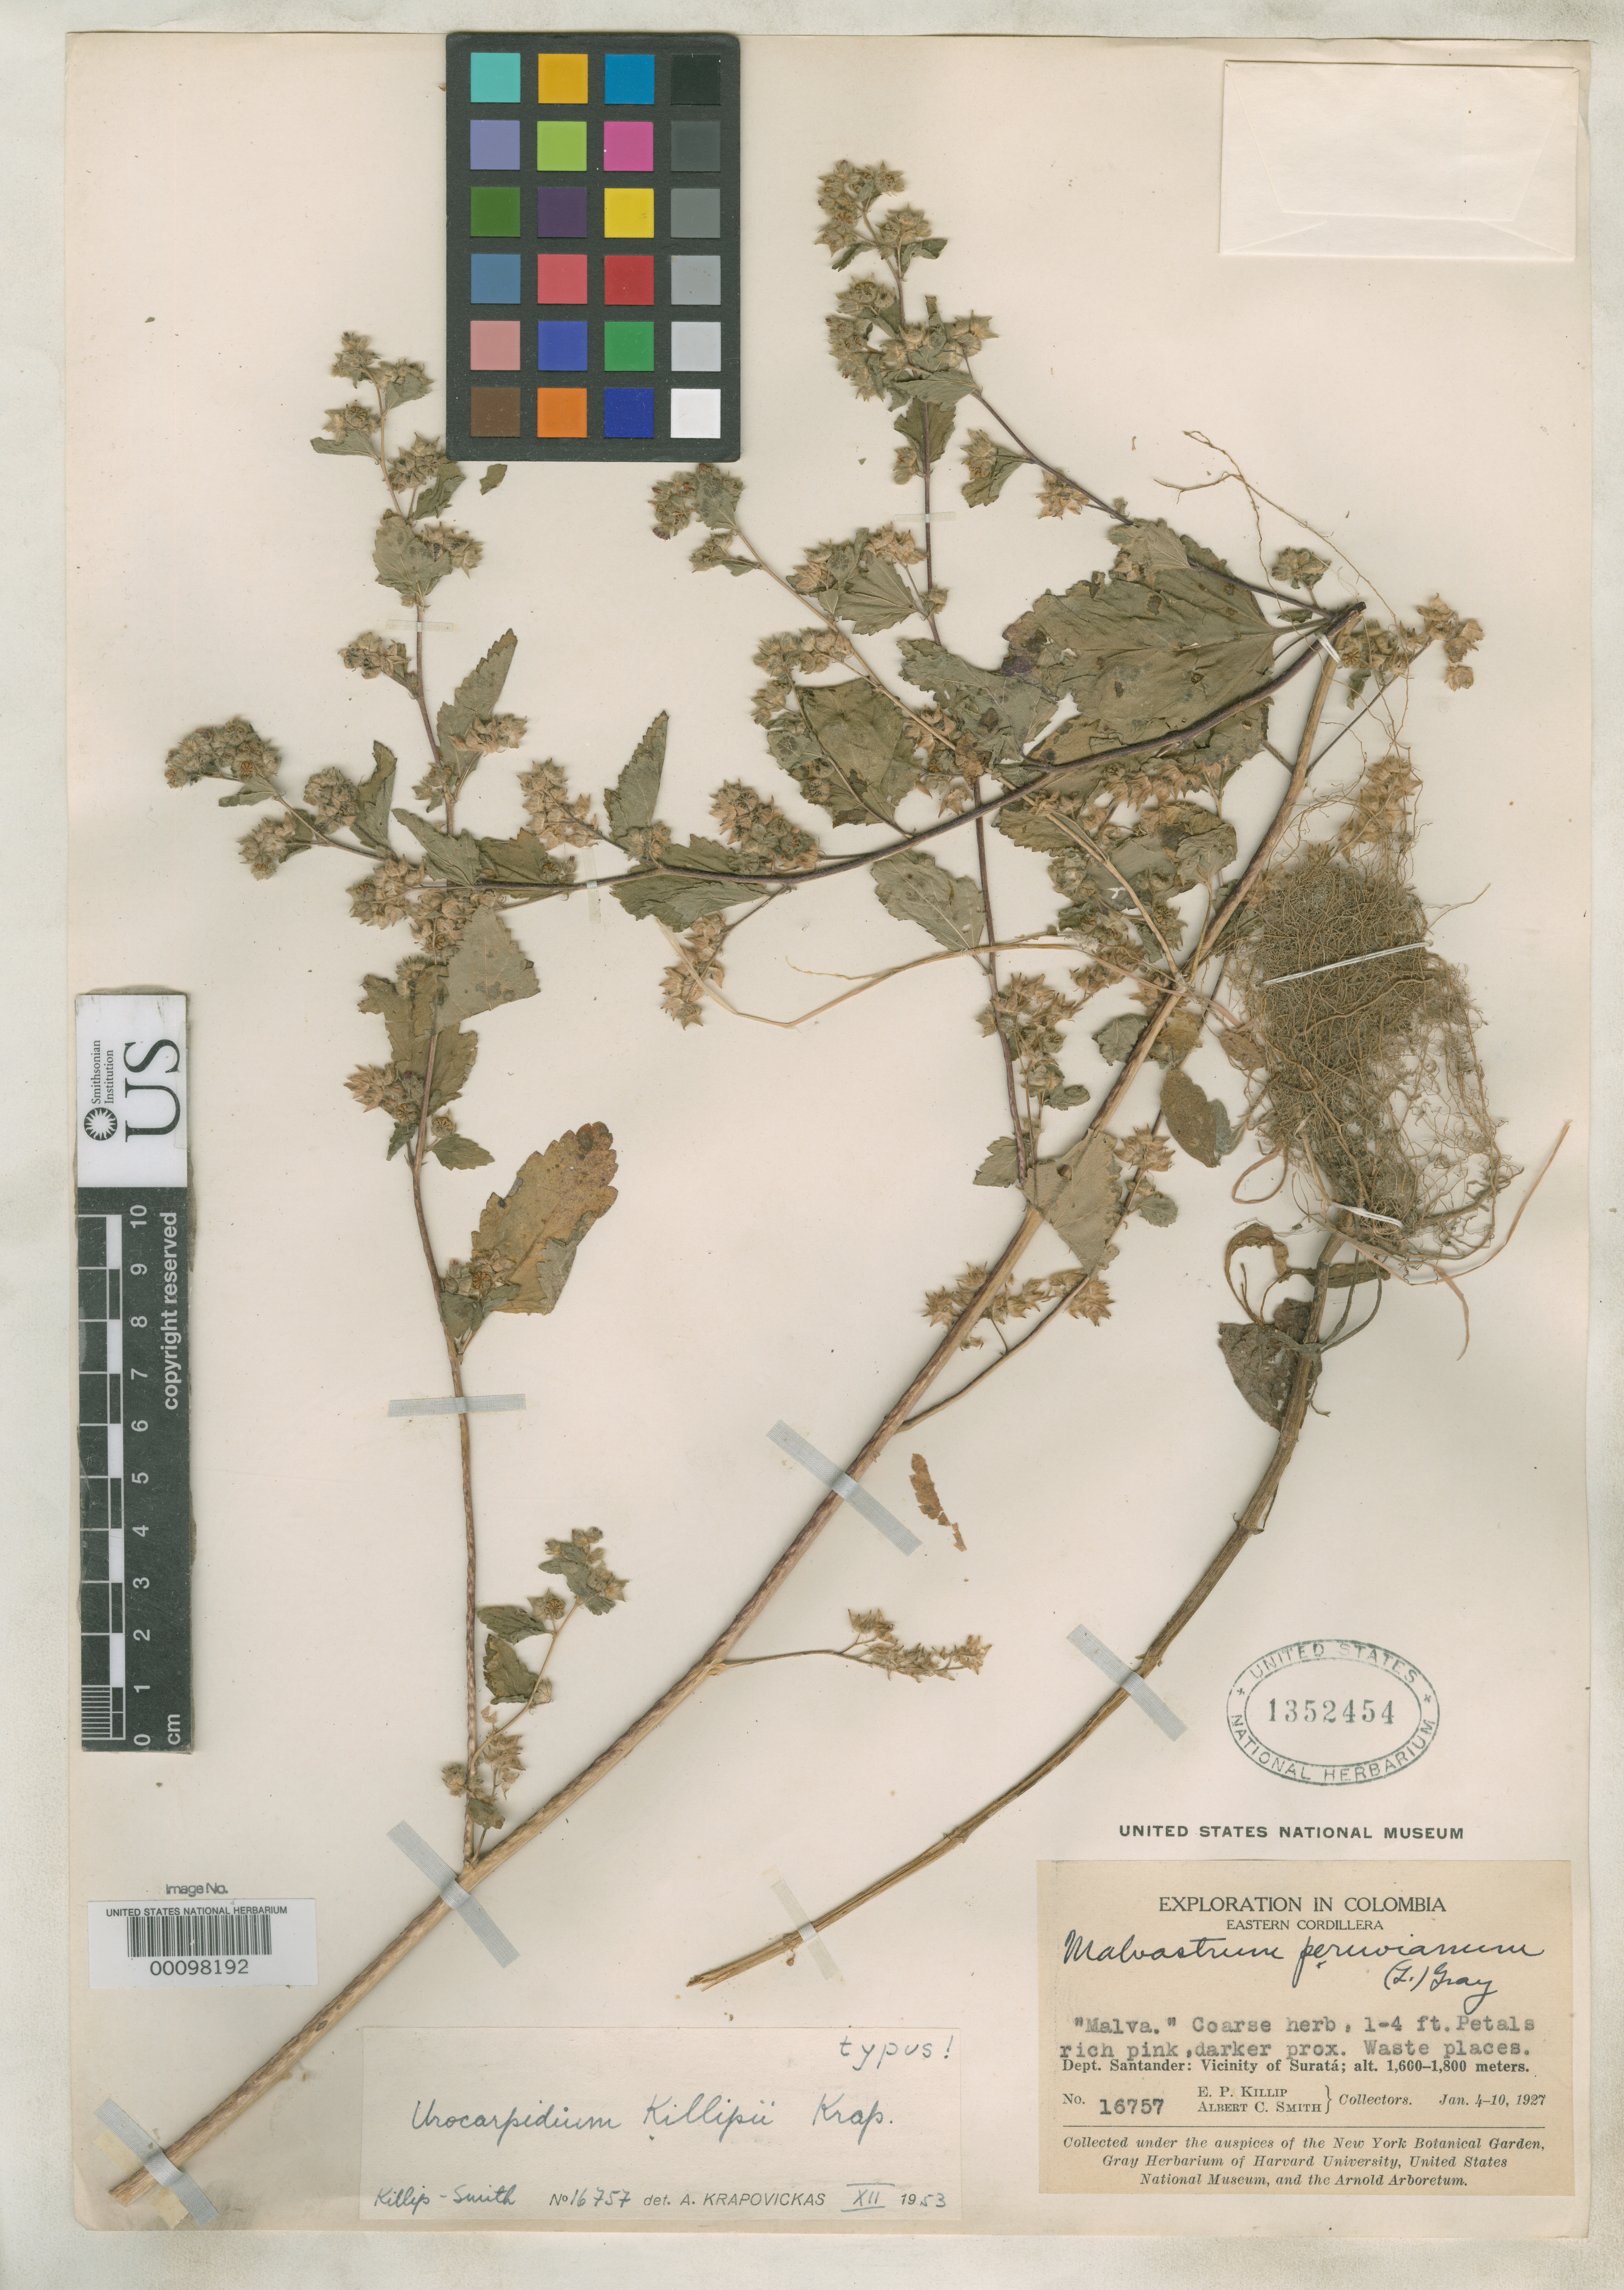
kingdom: Plantae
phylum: Tracheophyta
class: Magnoliopsida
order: Malvales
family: Malvaceae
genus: Urocarpidium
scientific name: Urocarpidium killipii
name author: Krapov.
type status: Holotype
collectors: E. P. Killip & A. C. Smith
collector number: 16757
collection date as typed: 04 Jan 1927 to 10 Jan 1927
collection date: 1927-01-04/1927-01-10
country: Colombia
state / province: Norte de Santander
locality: Vicinity of Surata.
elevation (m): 1600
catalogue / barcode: US 1352454